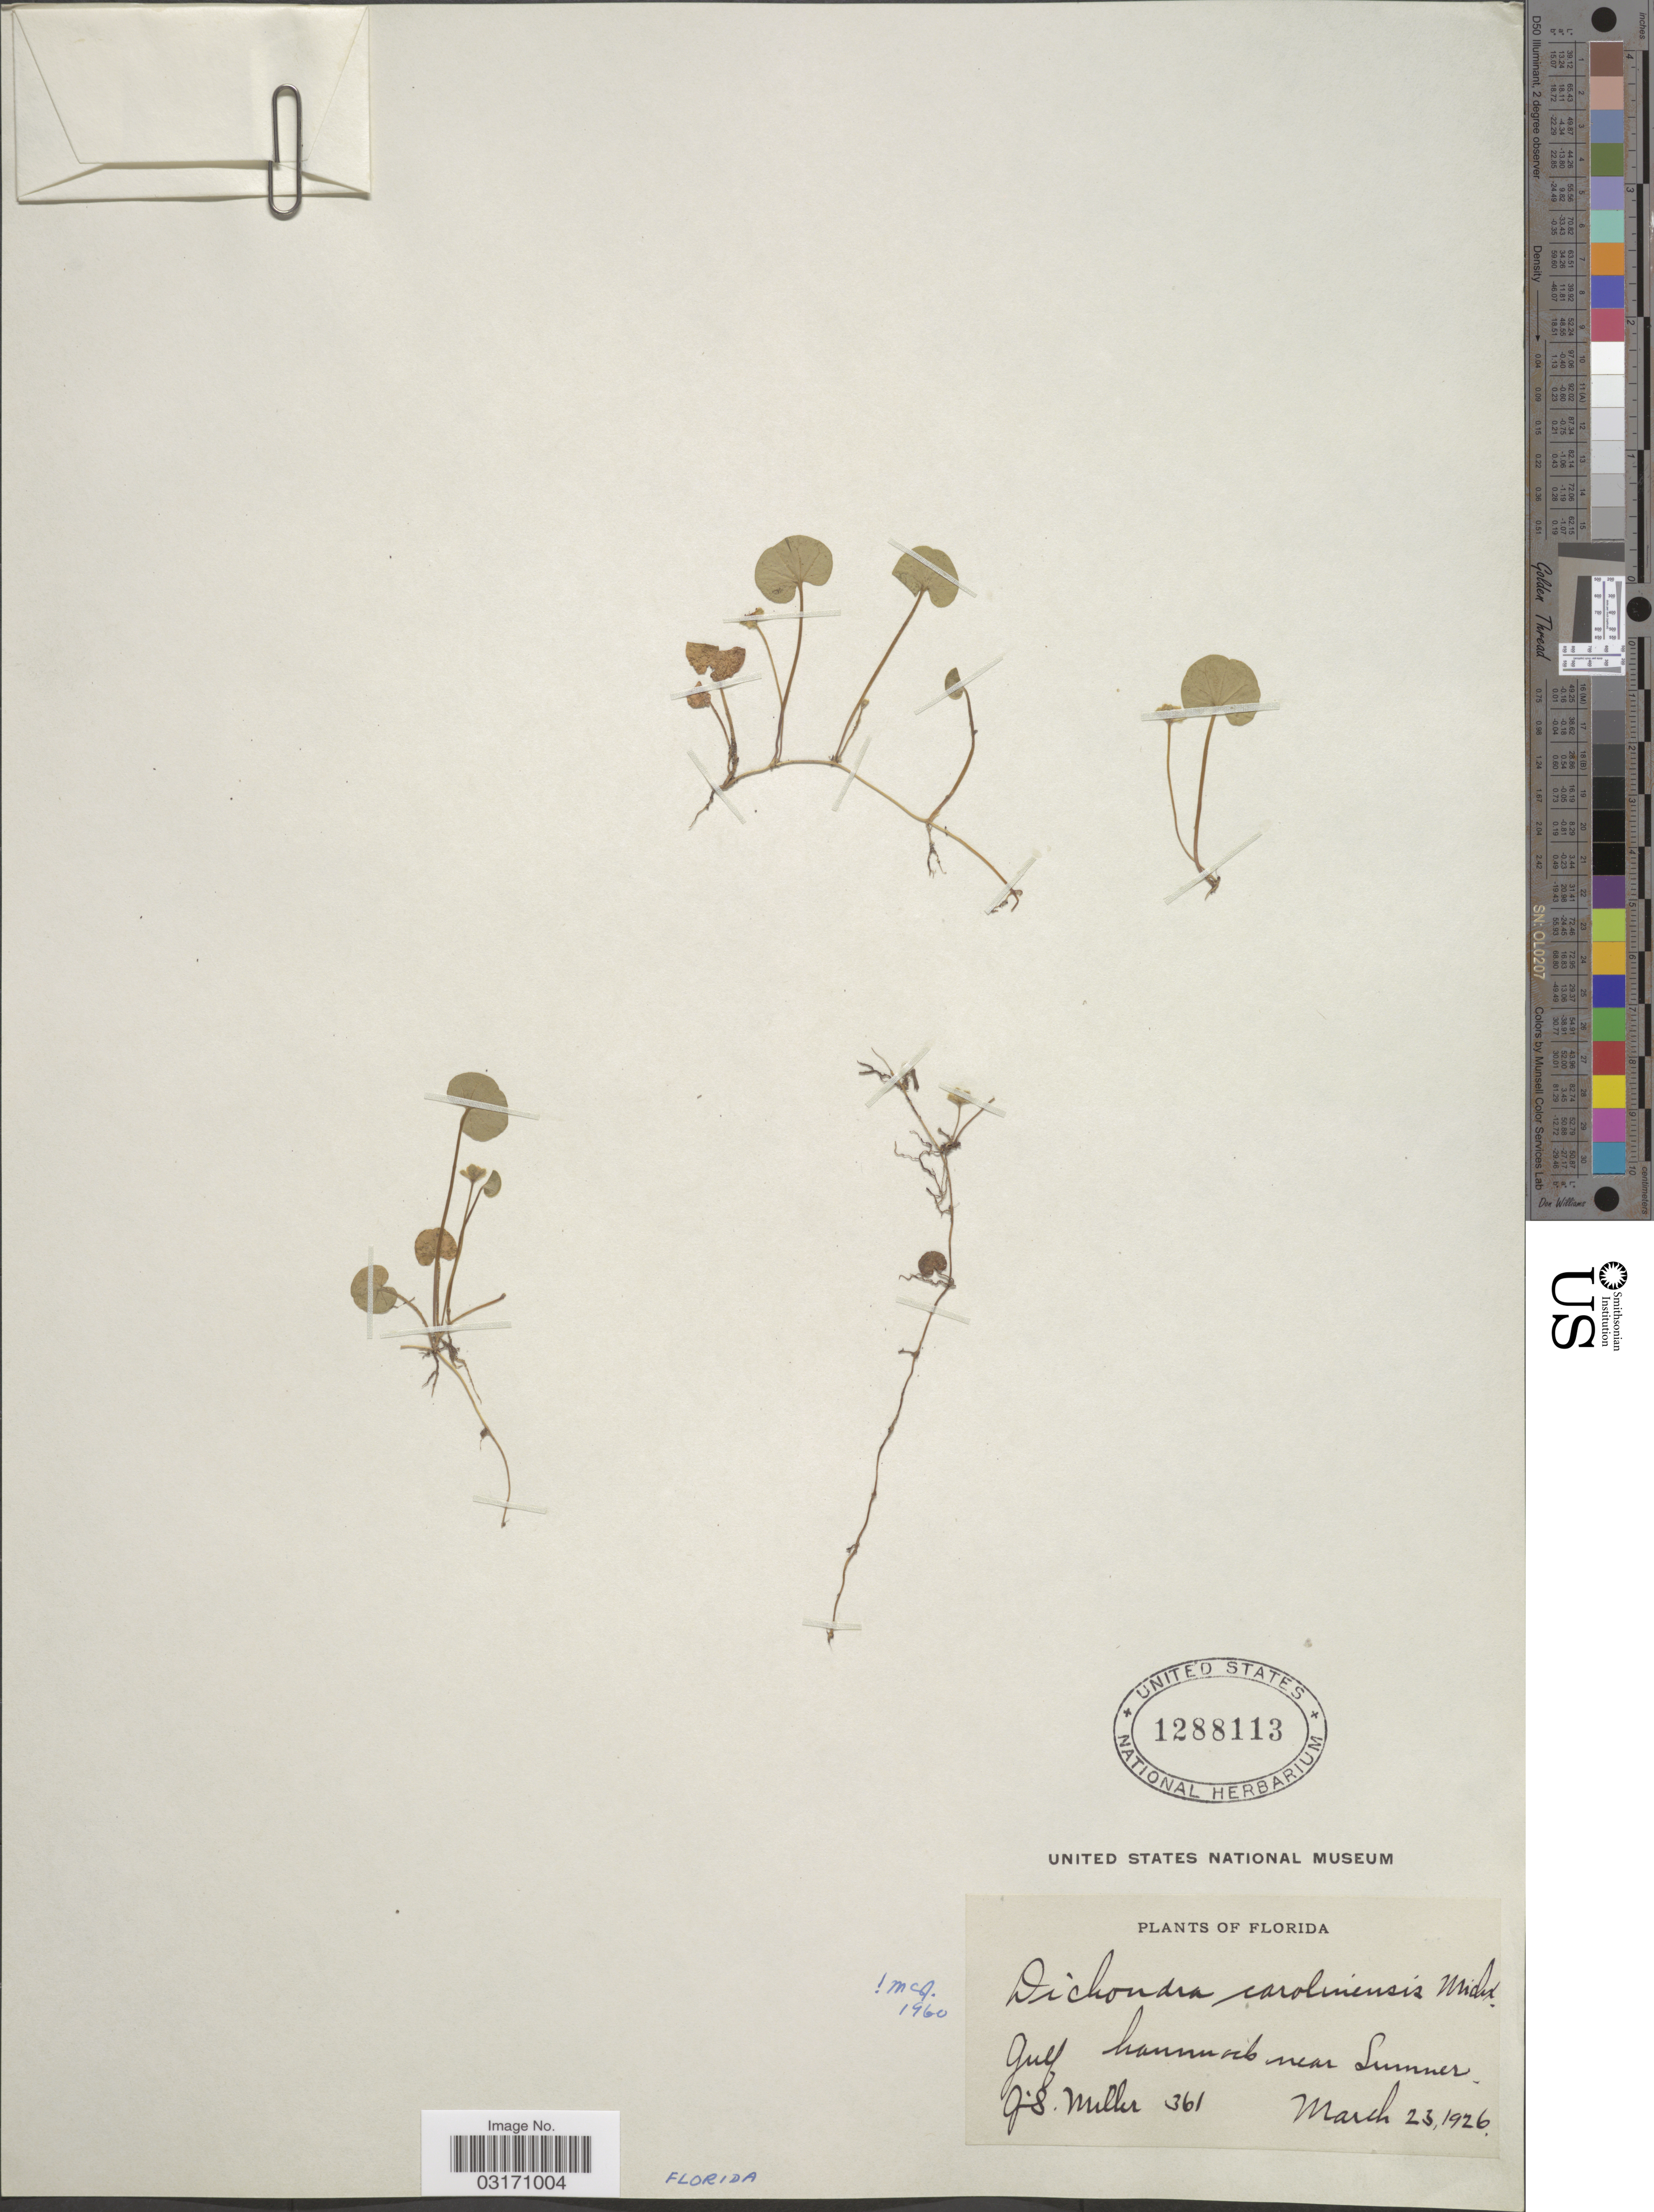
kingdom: Plantae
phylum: Tracheophyta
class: Magnoliopsida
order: Solanales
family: Convolvulaceae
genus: Dichondra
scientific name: Dichondra carolinensis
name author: Michx.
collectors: G. S. Miller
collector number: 361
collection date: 1926-03-23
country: United States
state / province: Florida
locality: Gulf hammock near Sumner.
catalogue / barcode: US 1288113